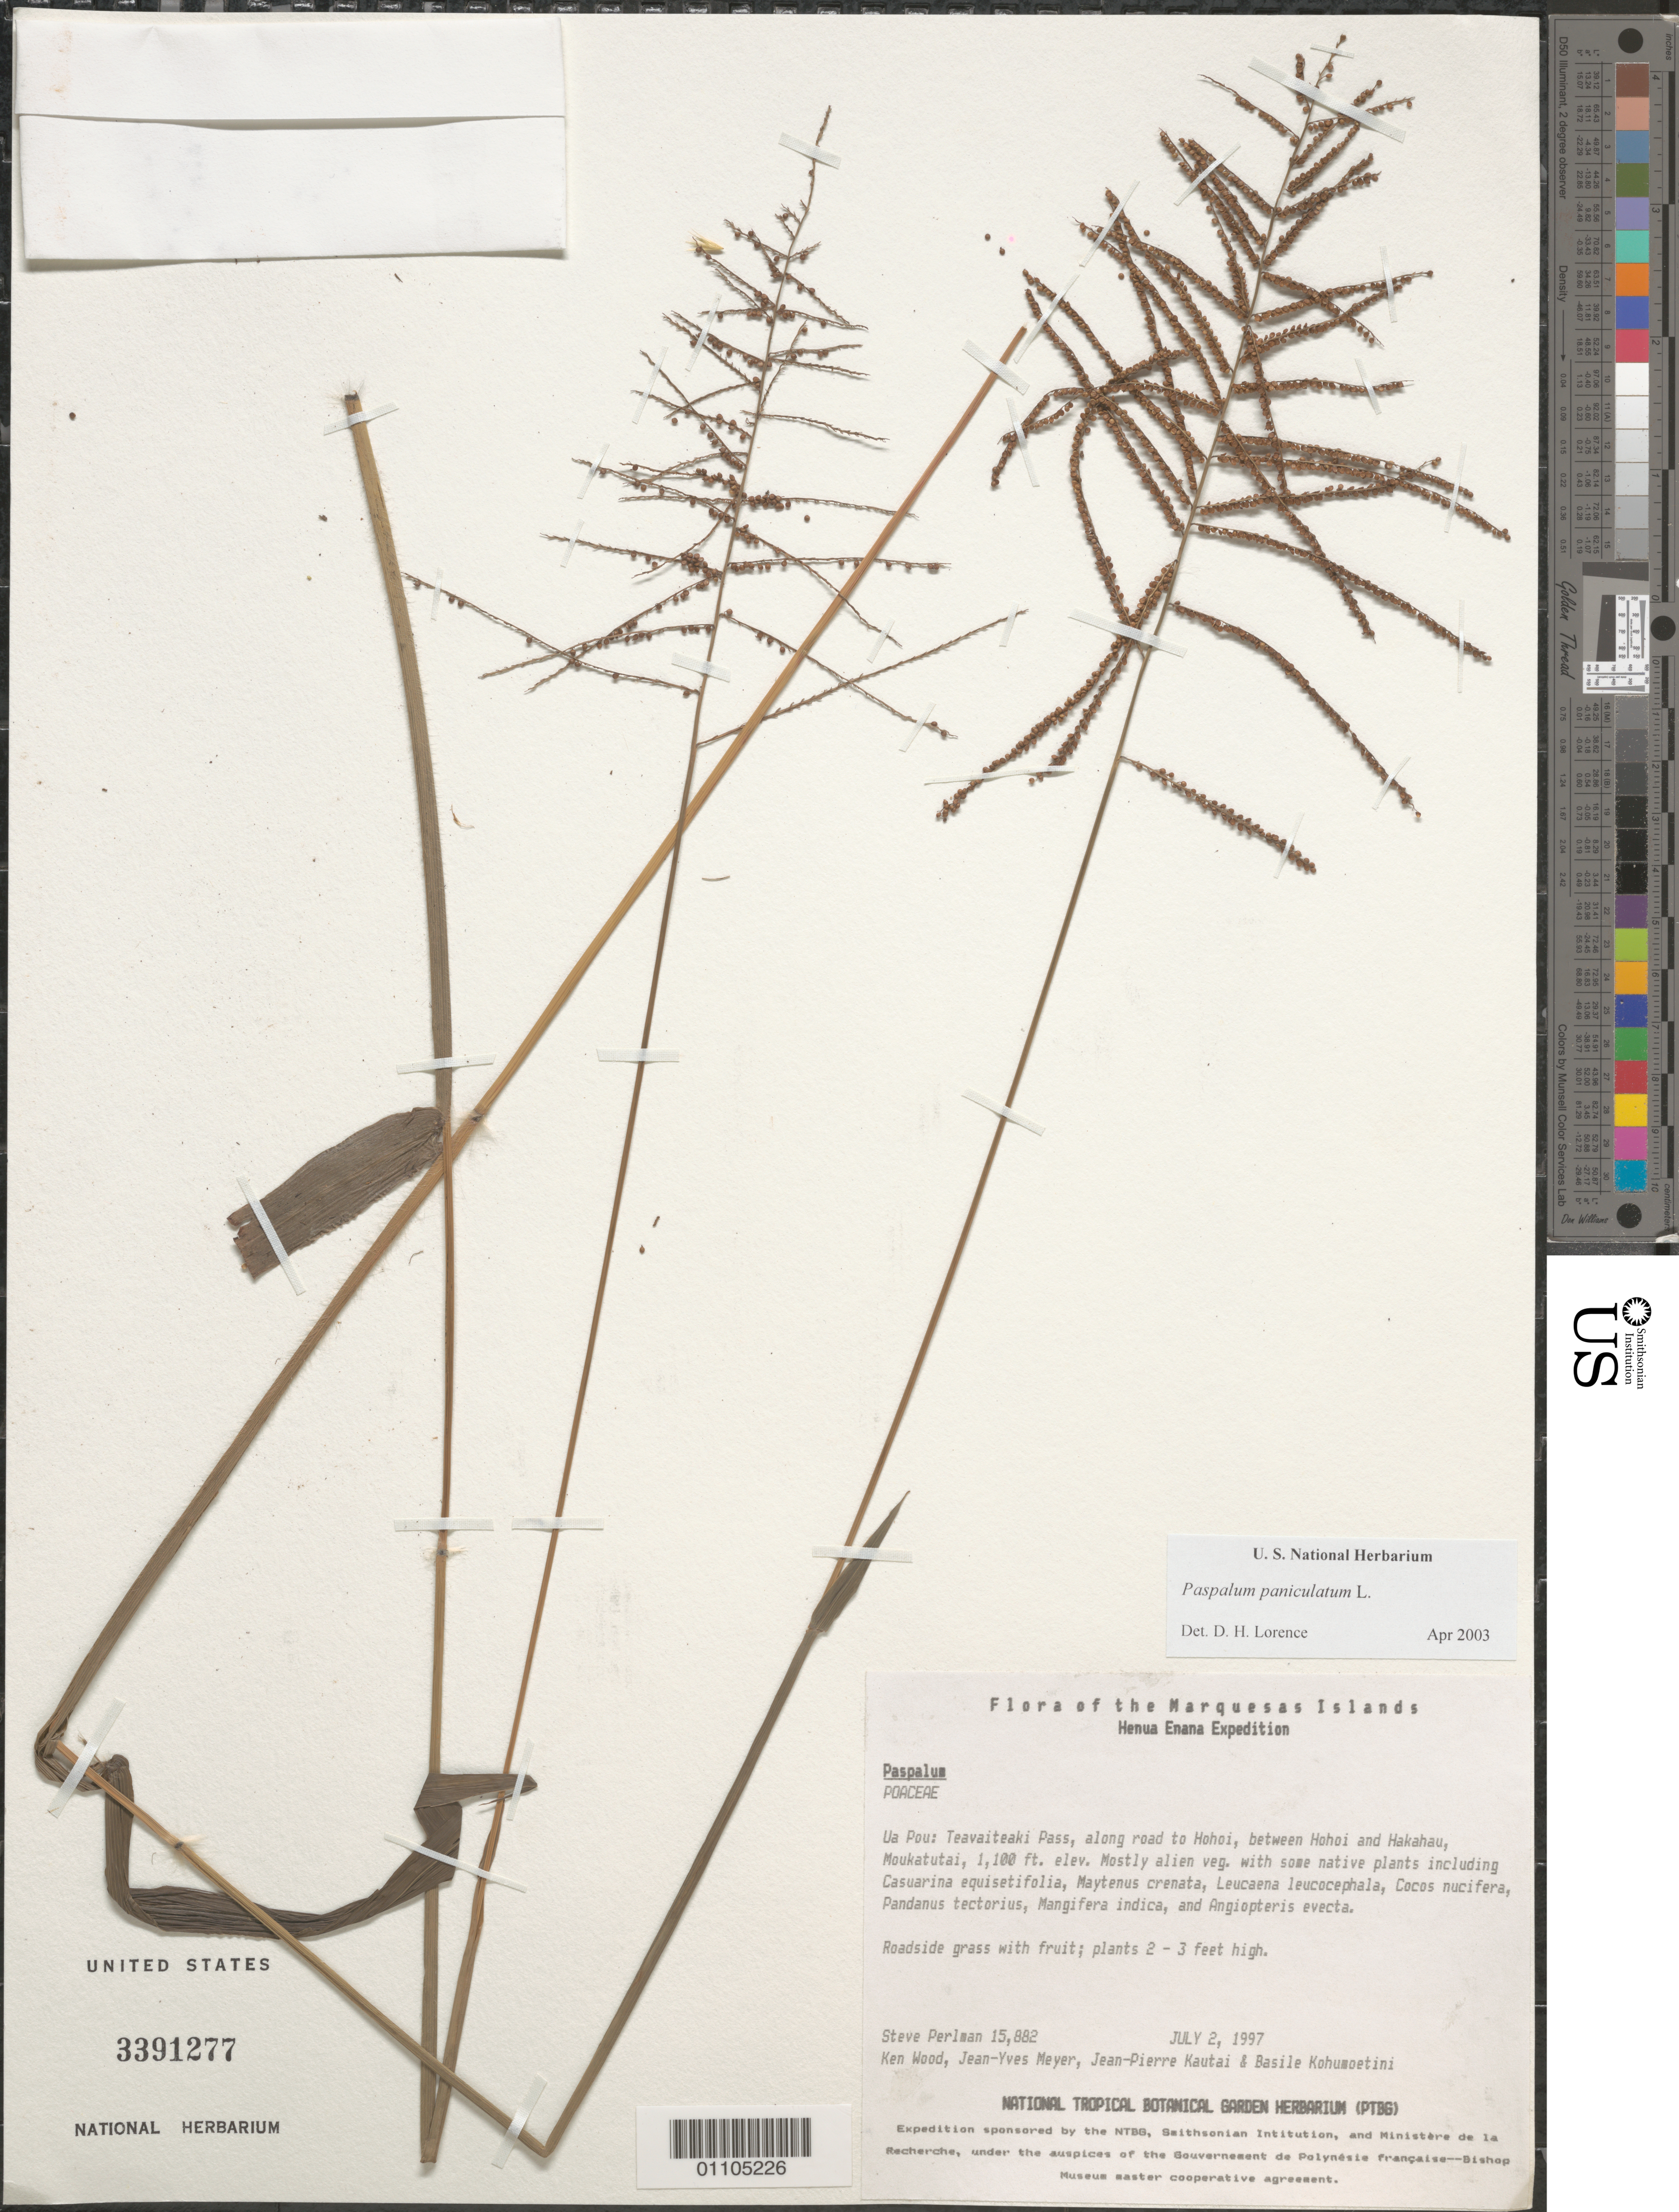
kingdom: Plantae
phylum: Tracheophyta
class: Liliopsida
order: Poales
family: Poaceae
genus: Paspalum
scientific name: Paspalum paniculatum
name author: L.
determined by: Lorence, David H., (PTBG), National Tropical Botanical Garden (UNITED STATES)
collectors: S. P. Perlman, K. R. Wood, J.-Y. Meyer, J. Kautai & B. Kohumoetini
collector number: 15882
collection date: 1997-07-02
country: French Polynesia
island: Ua Pou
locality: Teavaiteaki Pass, along road to Hohoi, between Hohoi and Hakahau, Moukatutai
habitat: Roadside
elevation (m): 335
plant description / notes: Mostly alien vegetation with some native plants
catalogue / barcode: US 3391277